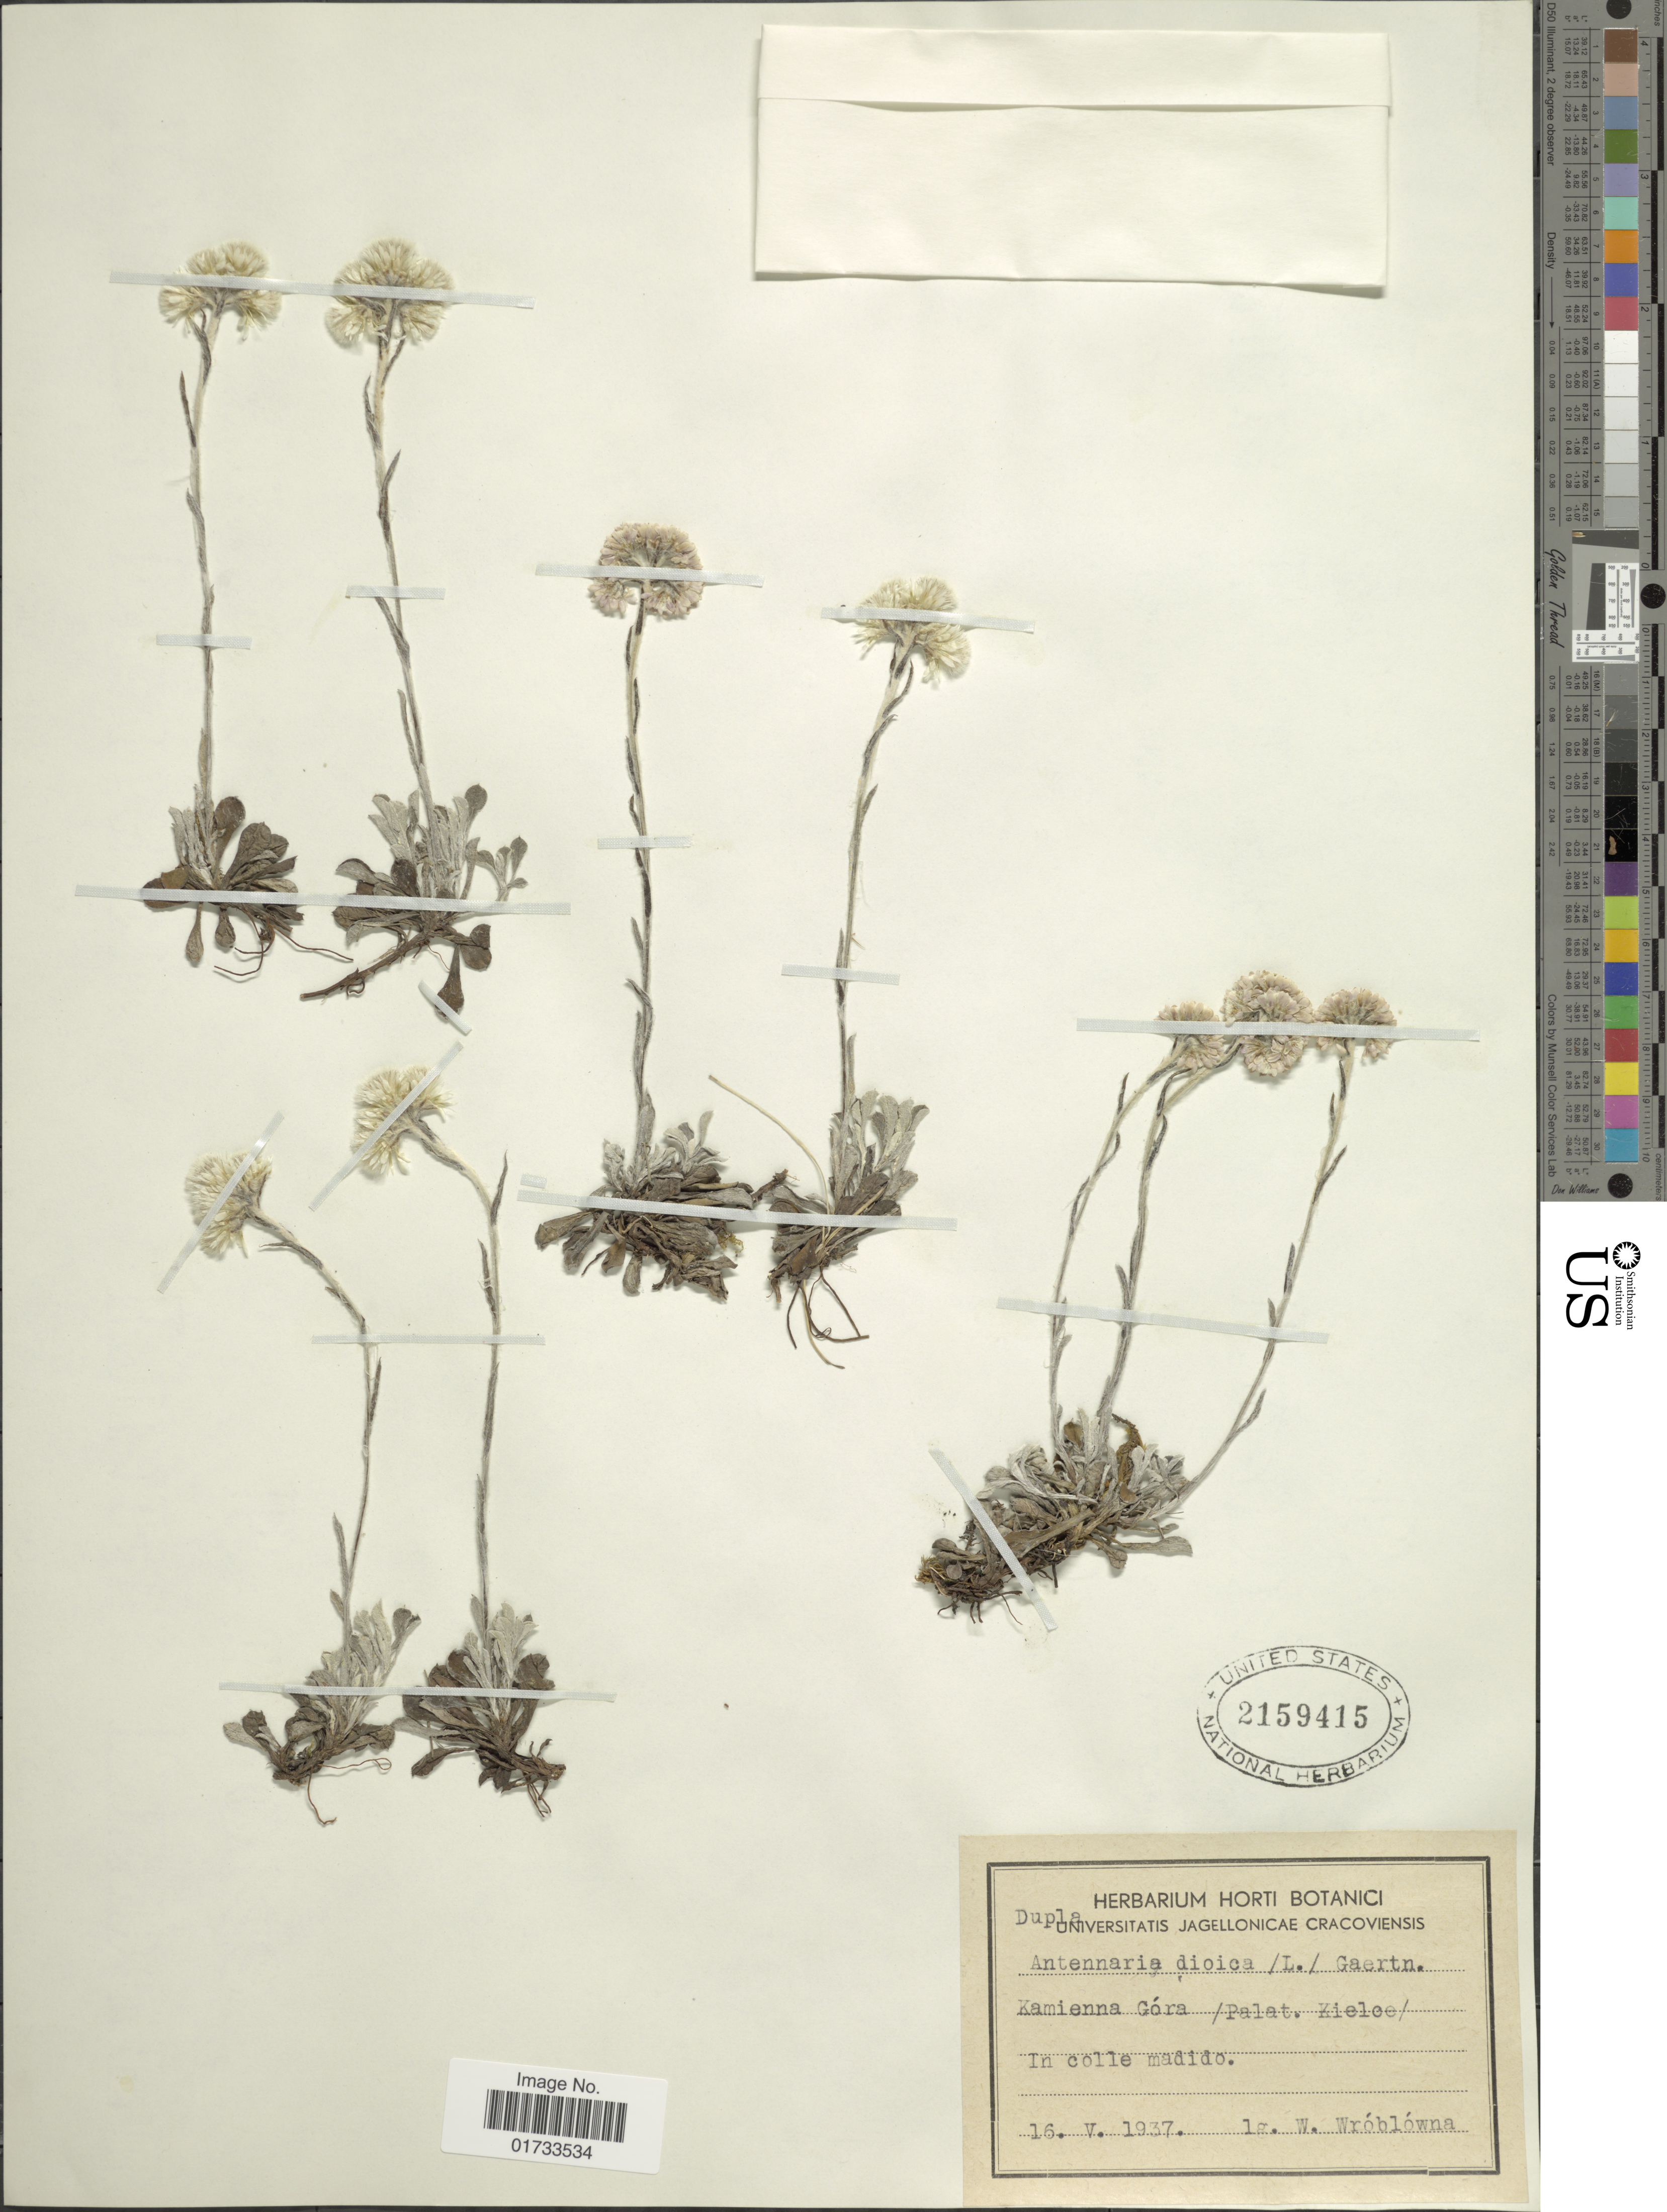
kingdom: Plantae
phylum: Tracheophyta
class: Magnoliopsida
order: Asterales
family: Asteraceae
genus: Antennaria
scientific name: Antennaria dioica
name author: (L.) Gaertn.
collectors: W. Wróblówna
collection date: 1937-05-16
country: Poland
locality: Kamienna Góra/ Palat. Kielee/ in colle madido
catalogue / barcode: US 2159415